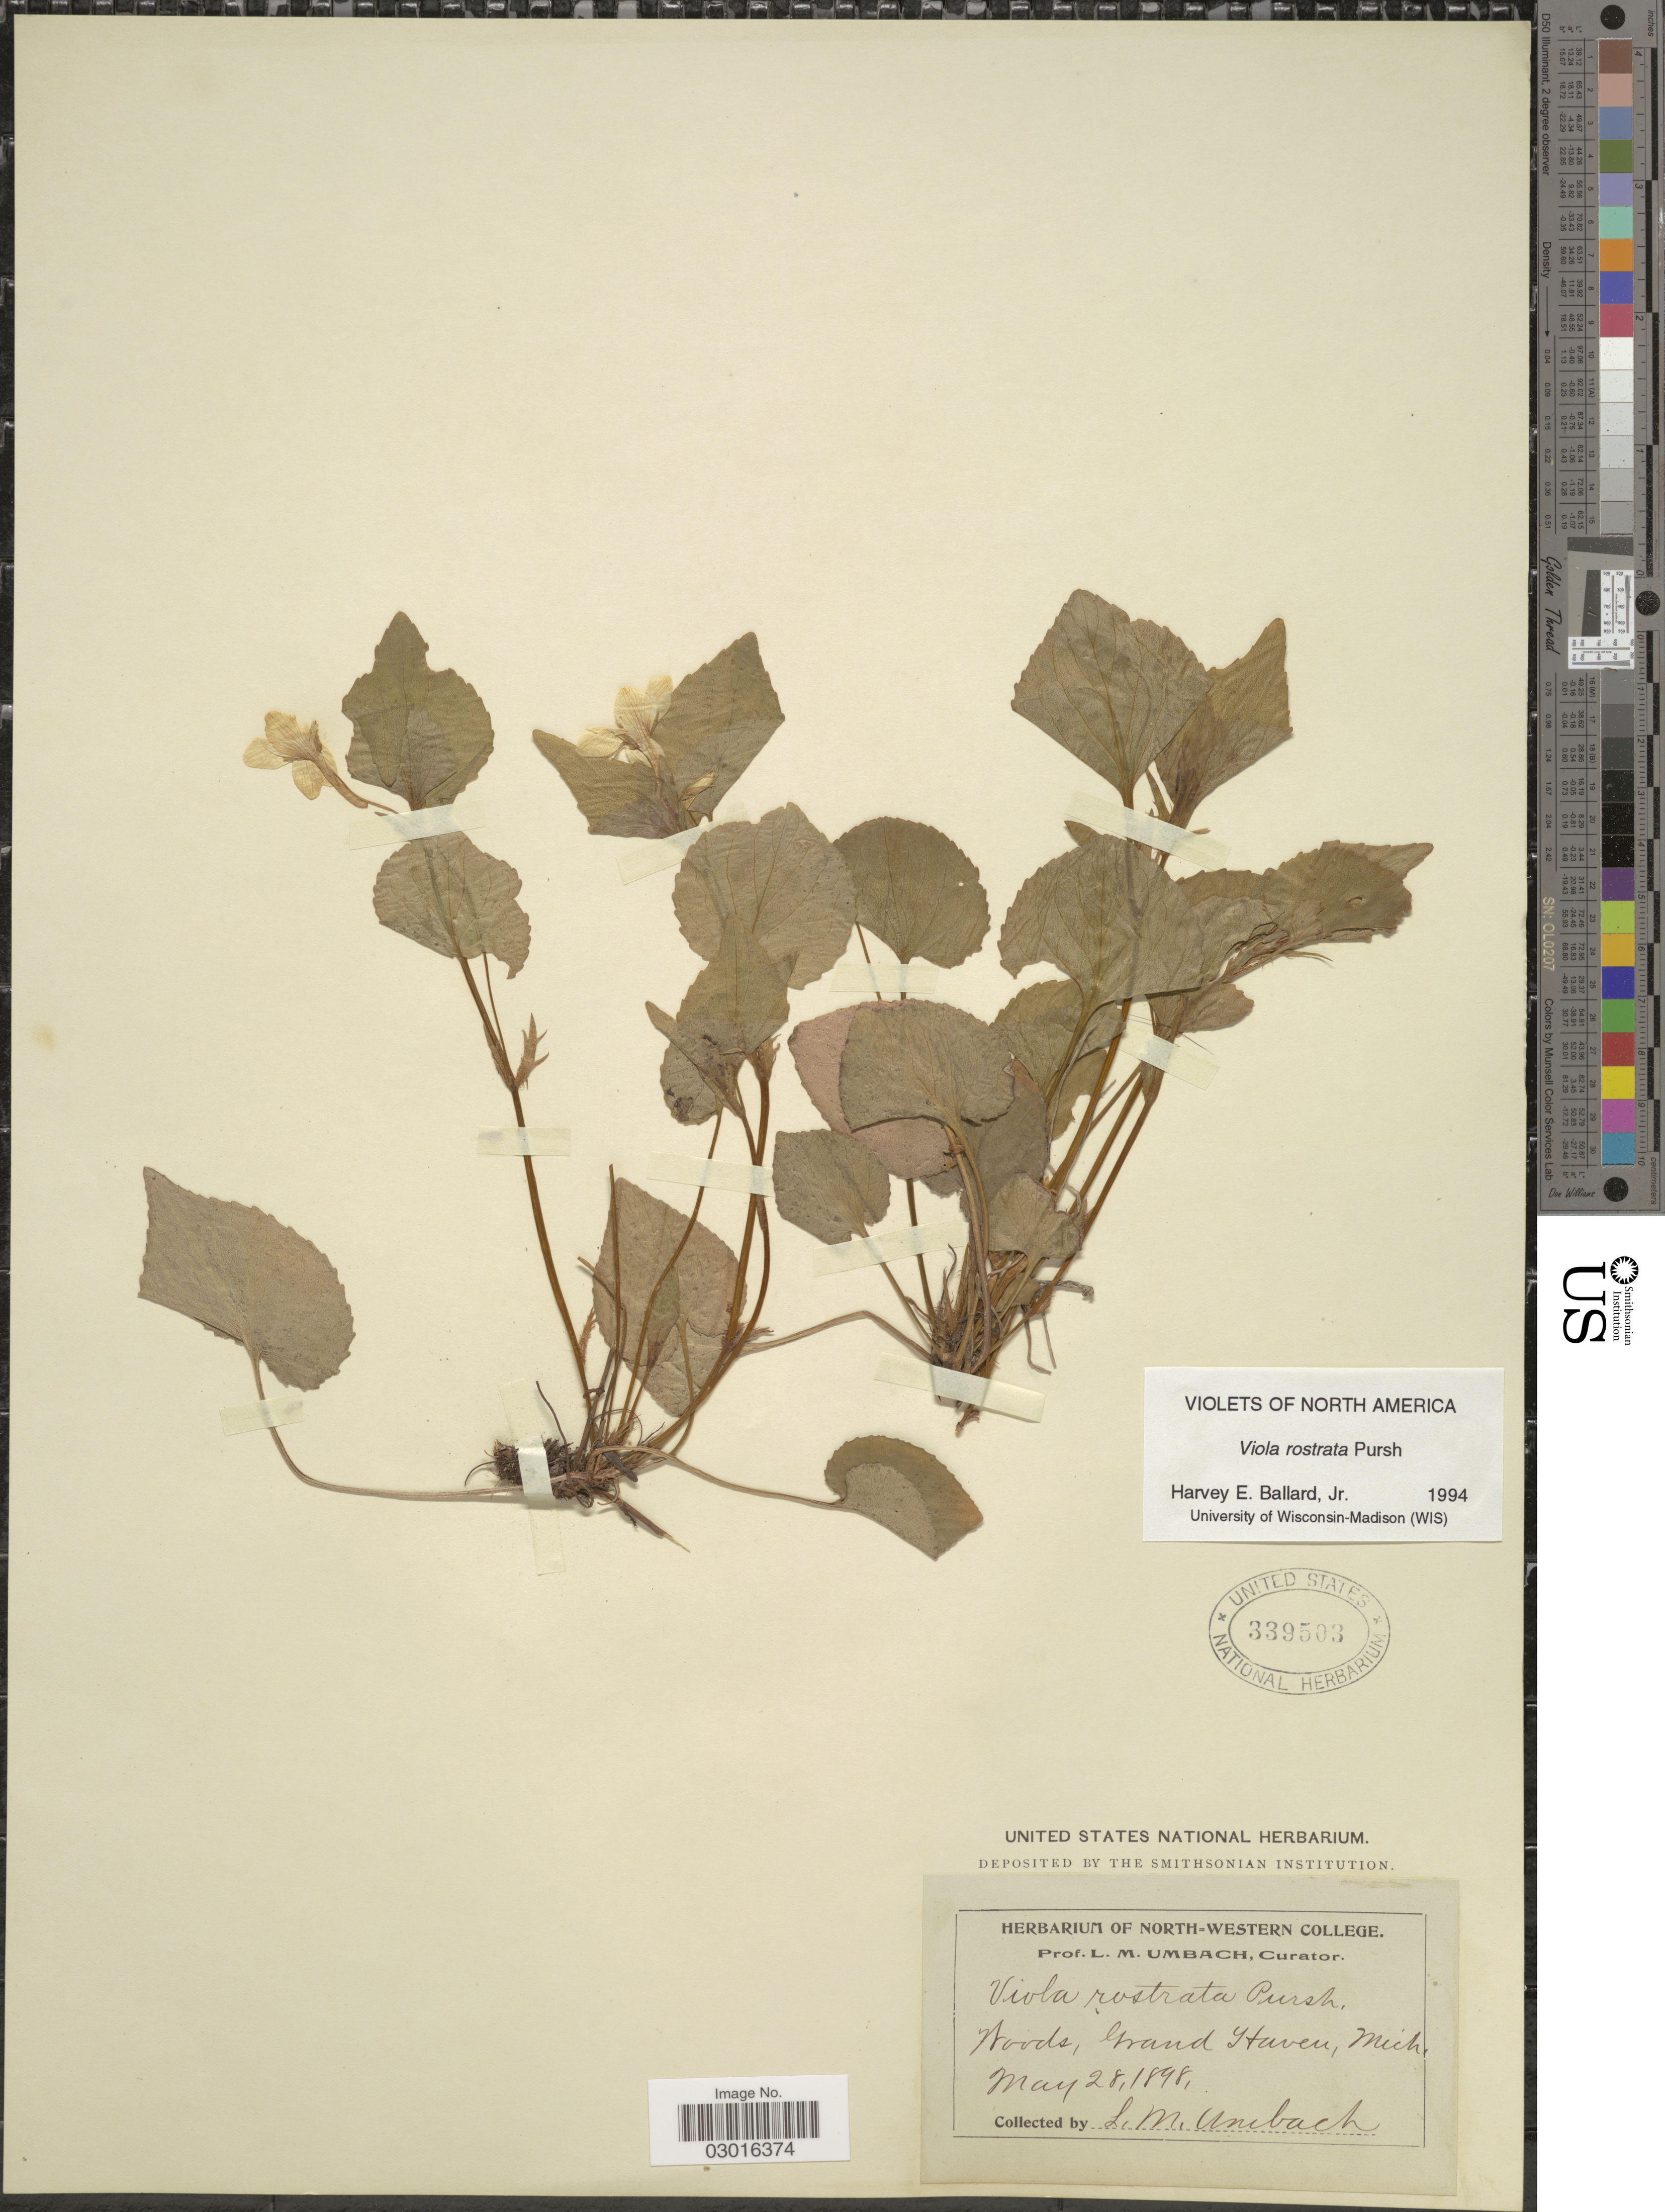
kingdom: Plantae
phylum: Tracheophyta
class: Magnoliopsida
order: Malpighiales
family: Violaceae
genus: Viola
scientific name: Viola rostrata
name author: Pursh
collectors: L. M. Umbach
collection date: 1898-05-28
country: United States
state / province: Michigan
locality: Grand Haven, Mich.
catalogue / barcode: US 339503